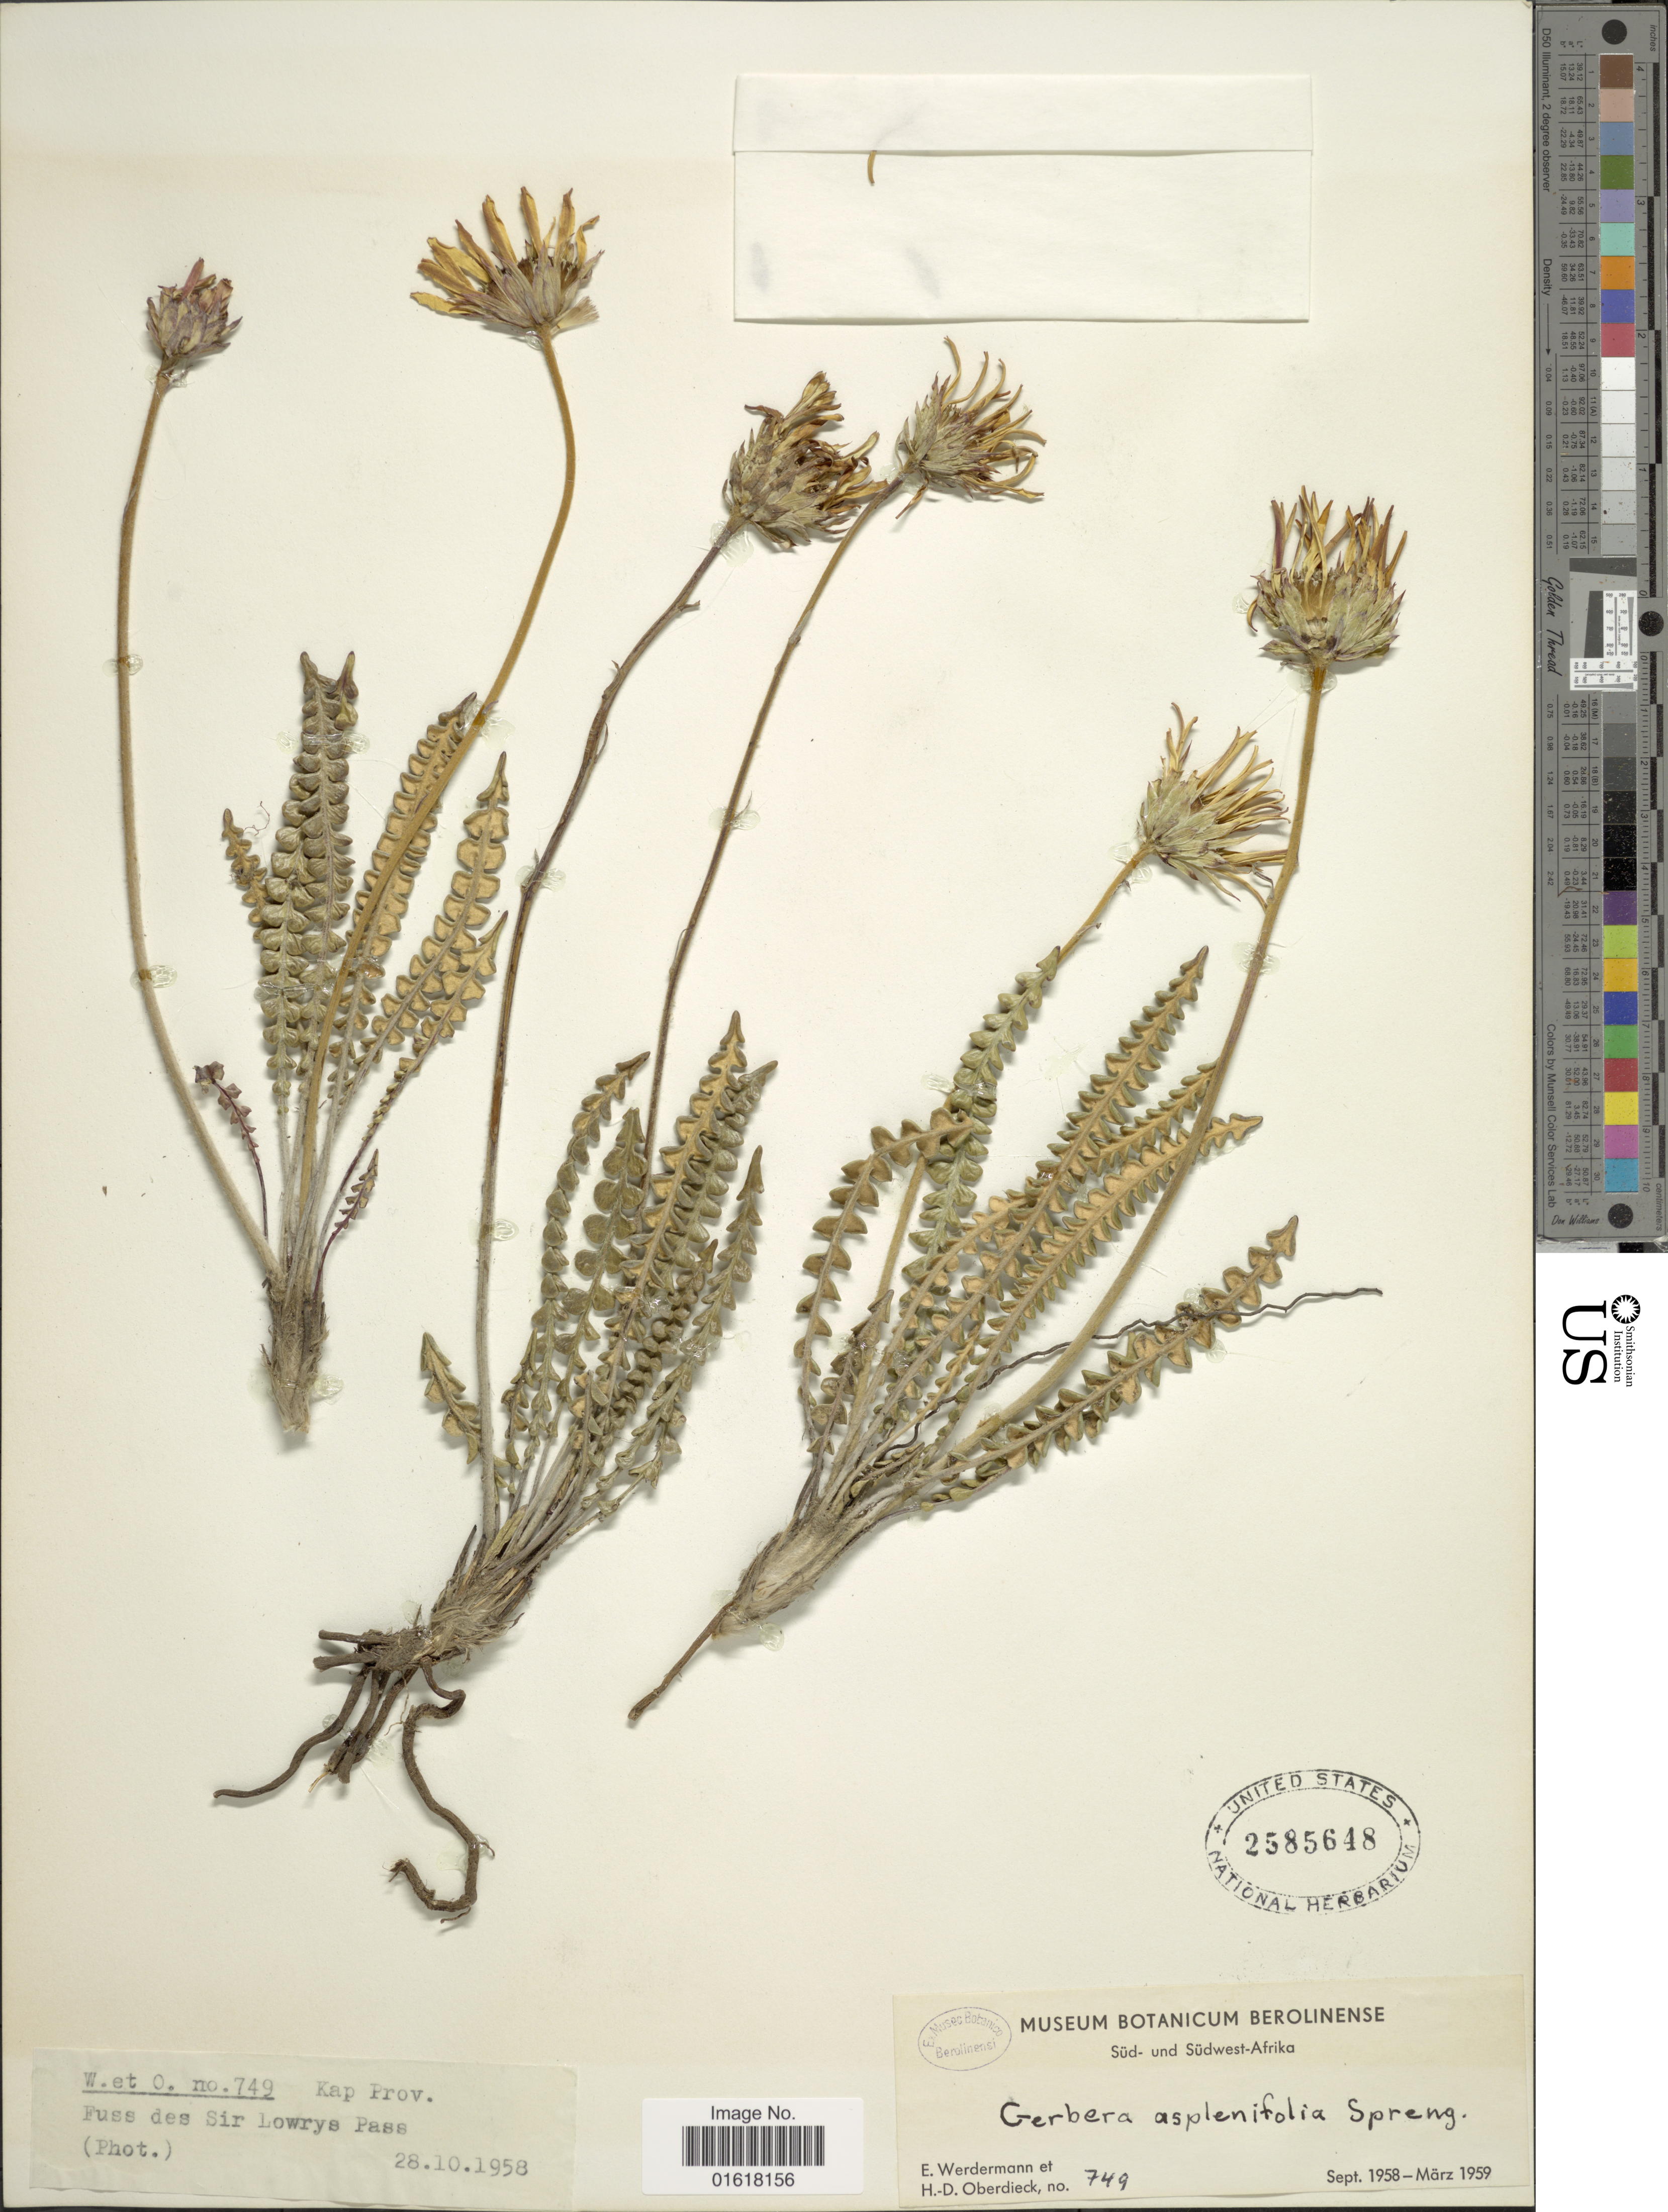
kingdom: Plantae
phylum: Tracheophyta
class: Magnoliopsida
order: Asterales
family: Asteraceae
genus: Gerbera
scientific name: Gerbera aspleniifolia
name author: (Lam.) Spreng.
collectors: E. Werdermann & H. Oberdieck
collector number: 749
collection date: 1958-10-28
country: South Africa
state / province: Western Cape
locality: Kap Prov. Fuss de Sir Lowrys Pass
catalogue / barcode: US 2585648